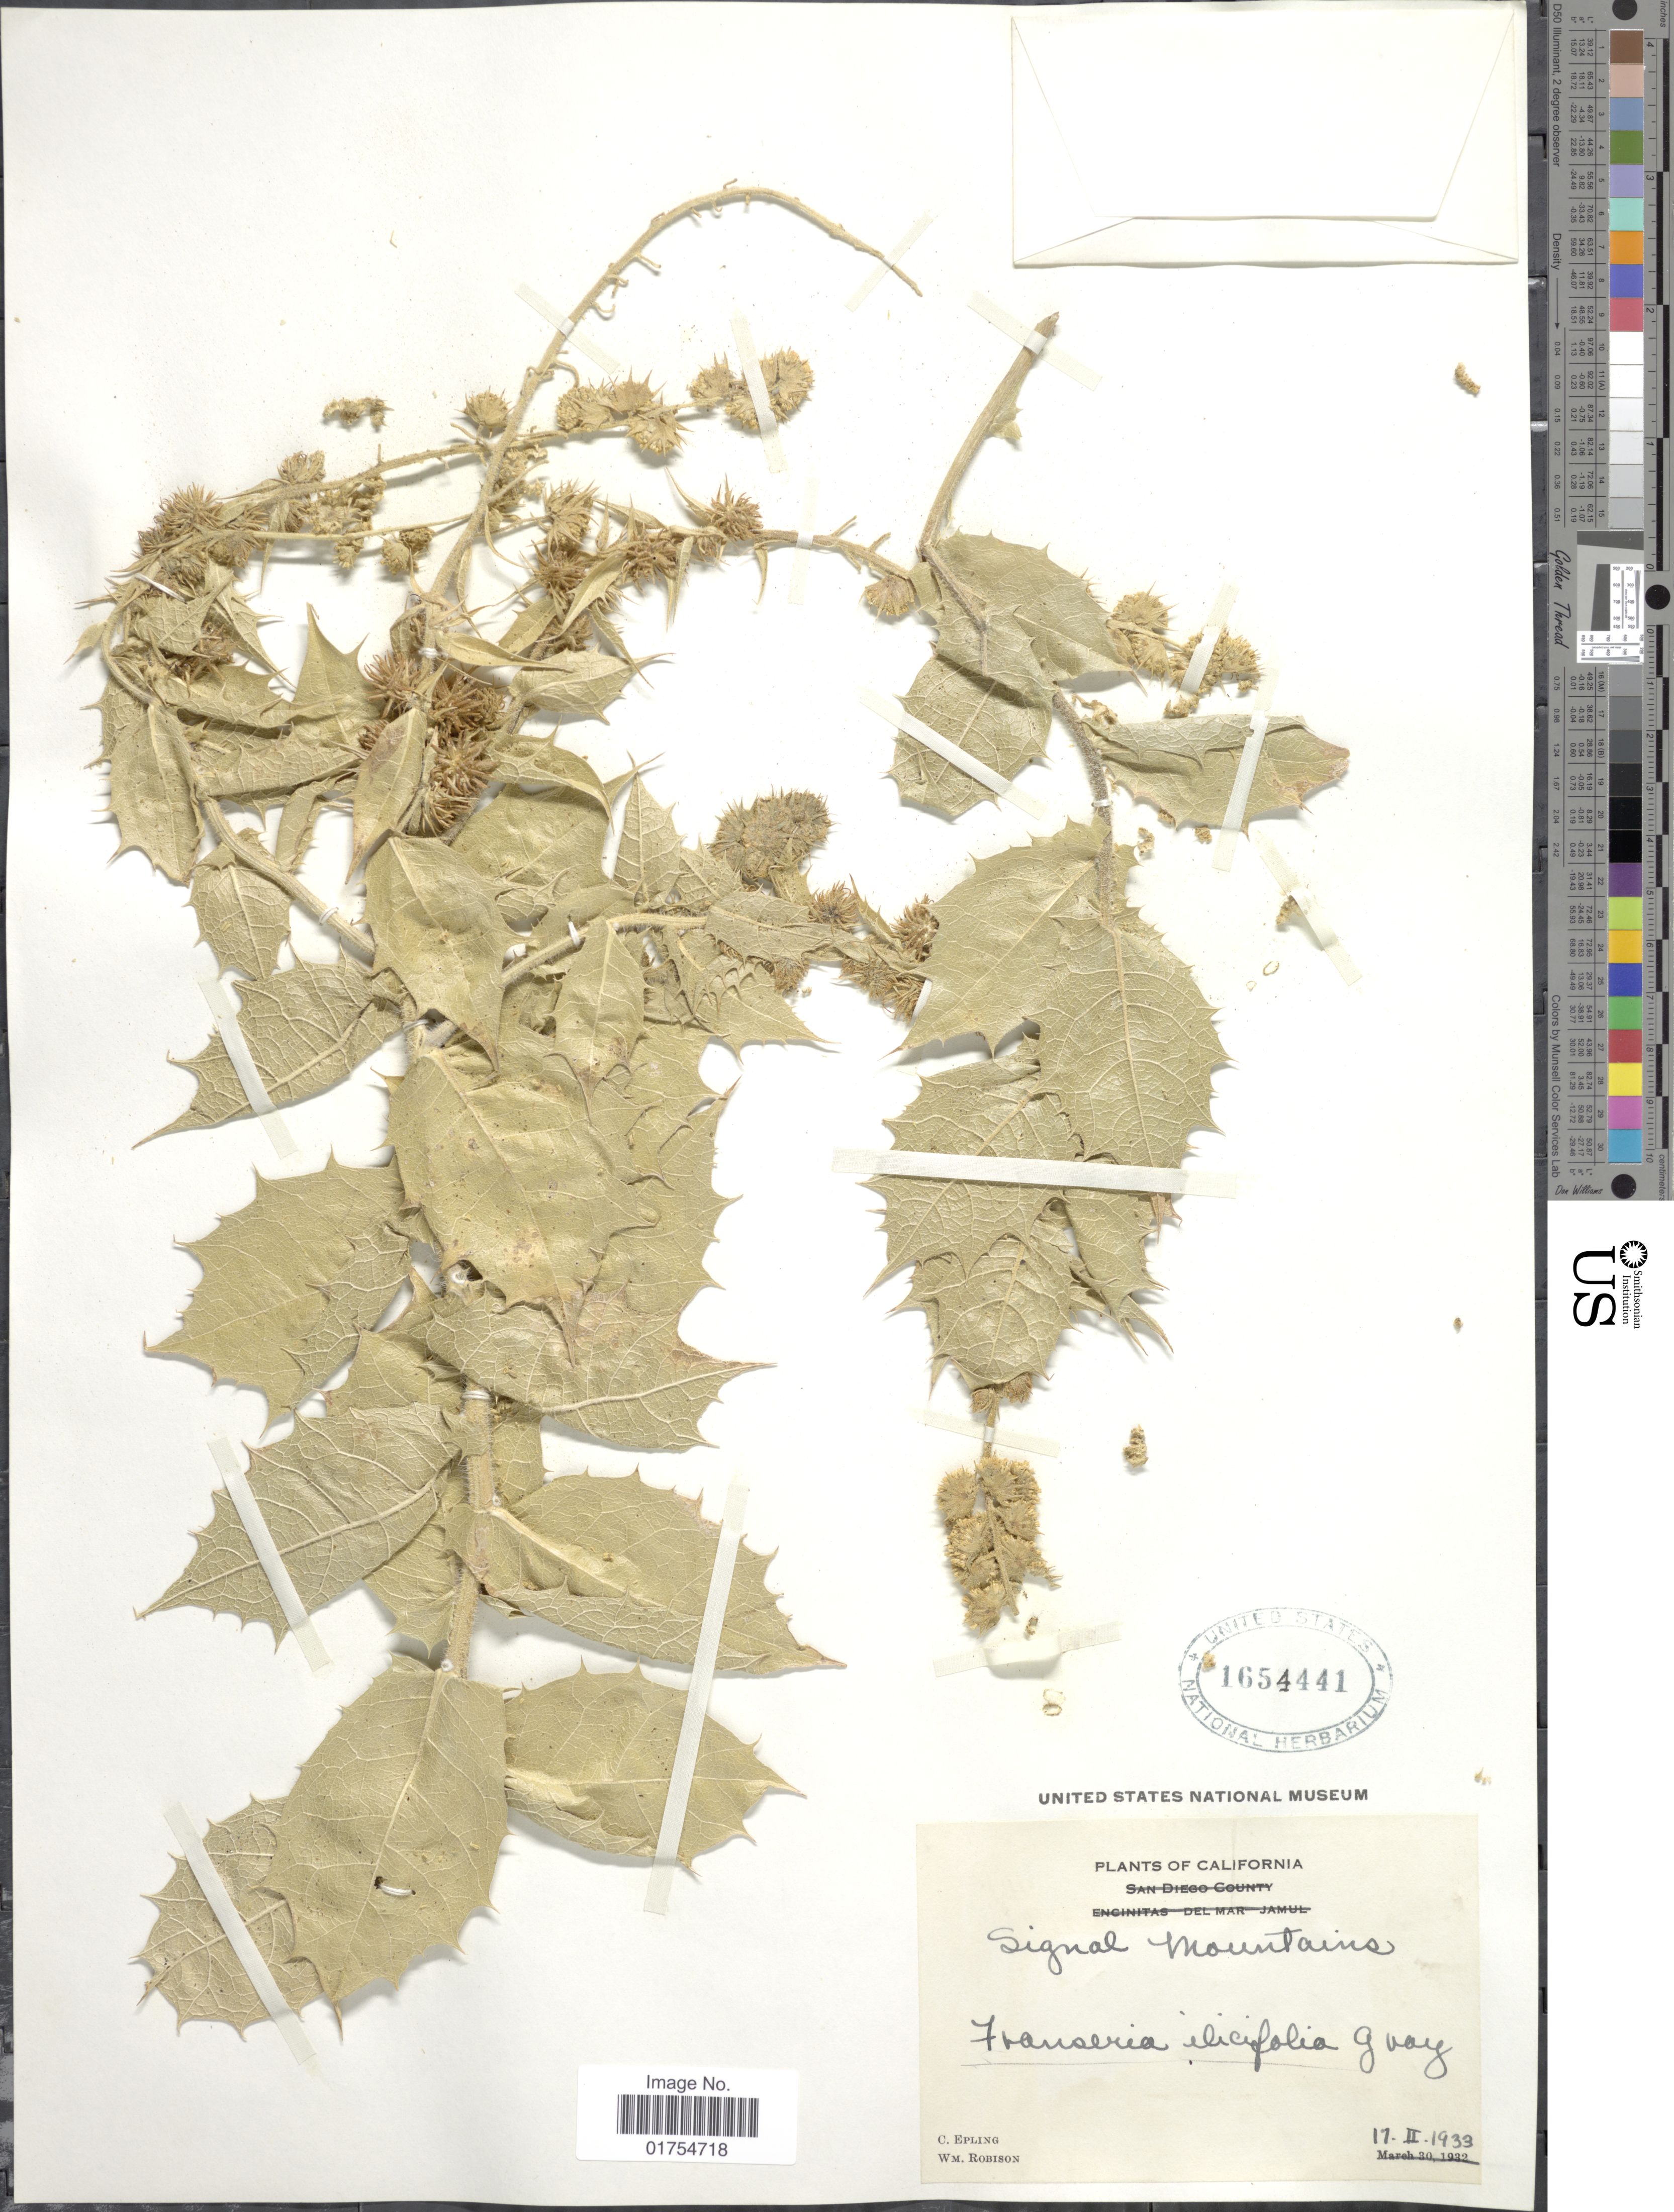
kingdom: Plantae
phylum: Tracheophyta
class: Magnoliopsida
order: Asterales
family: Asteraceae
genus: Franseria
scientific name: Franseria ilicifolia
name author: A. Gray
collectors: C. C. Epling & W. Robison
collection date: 1933-02-17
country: United States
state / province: California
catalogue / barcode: US 1654441